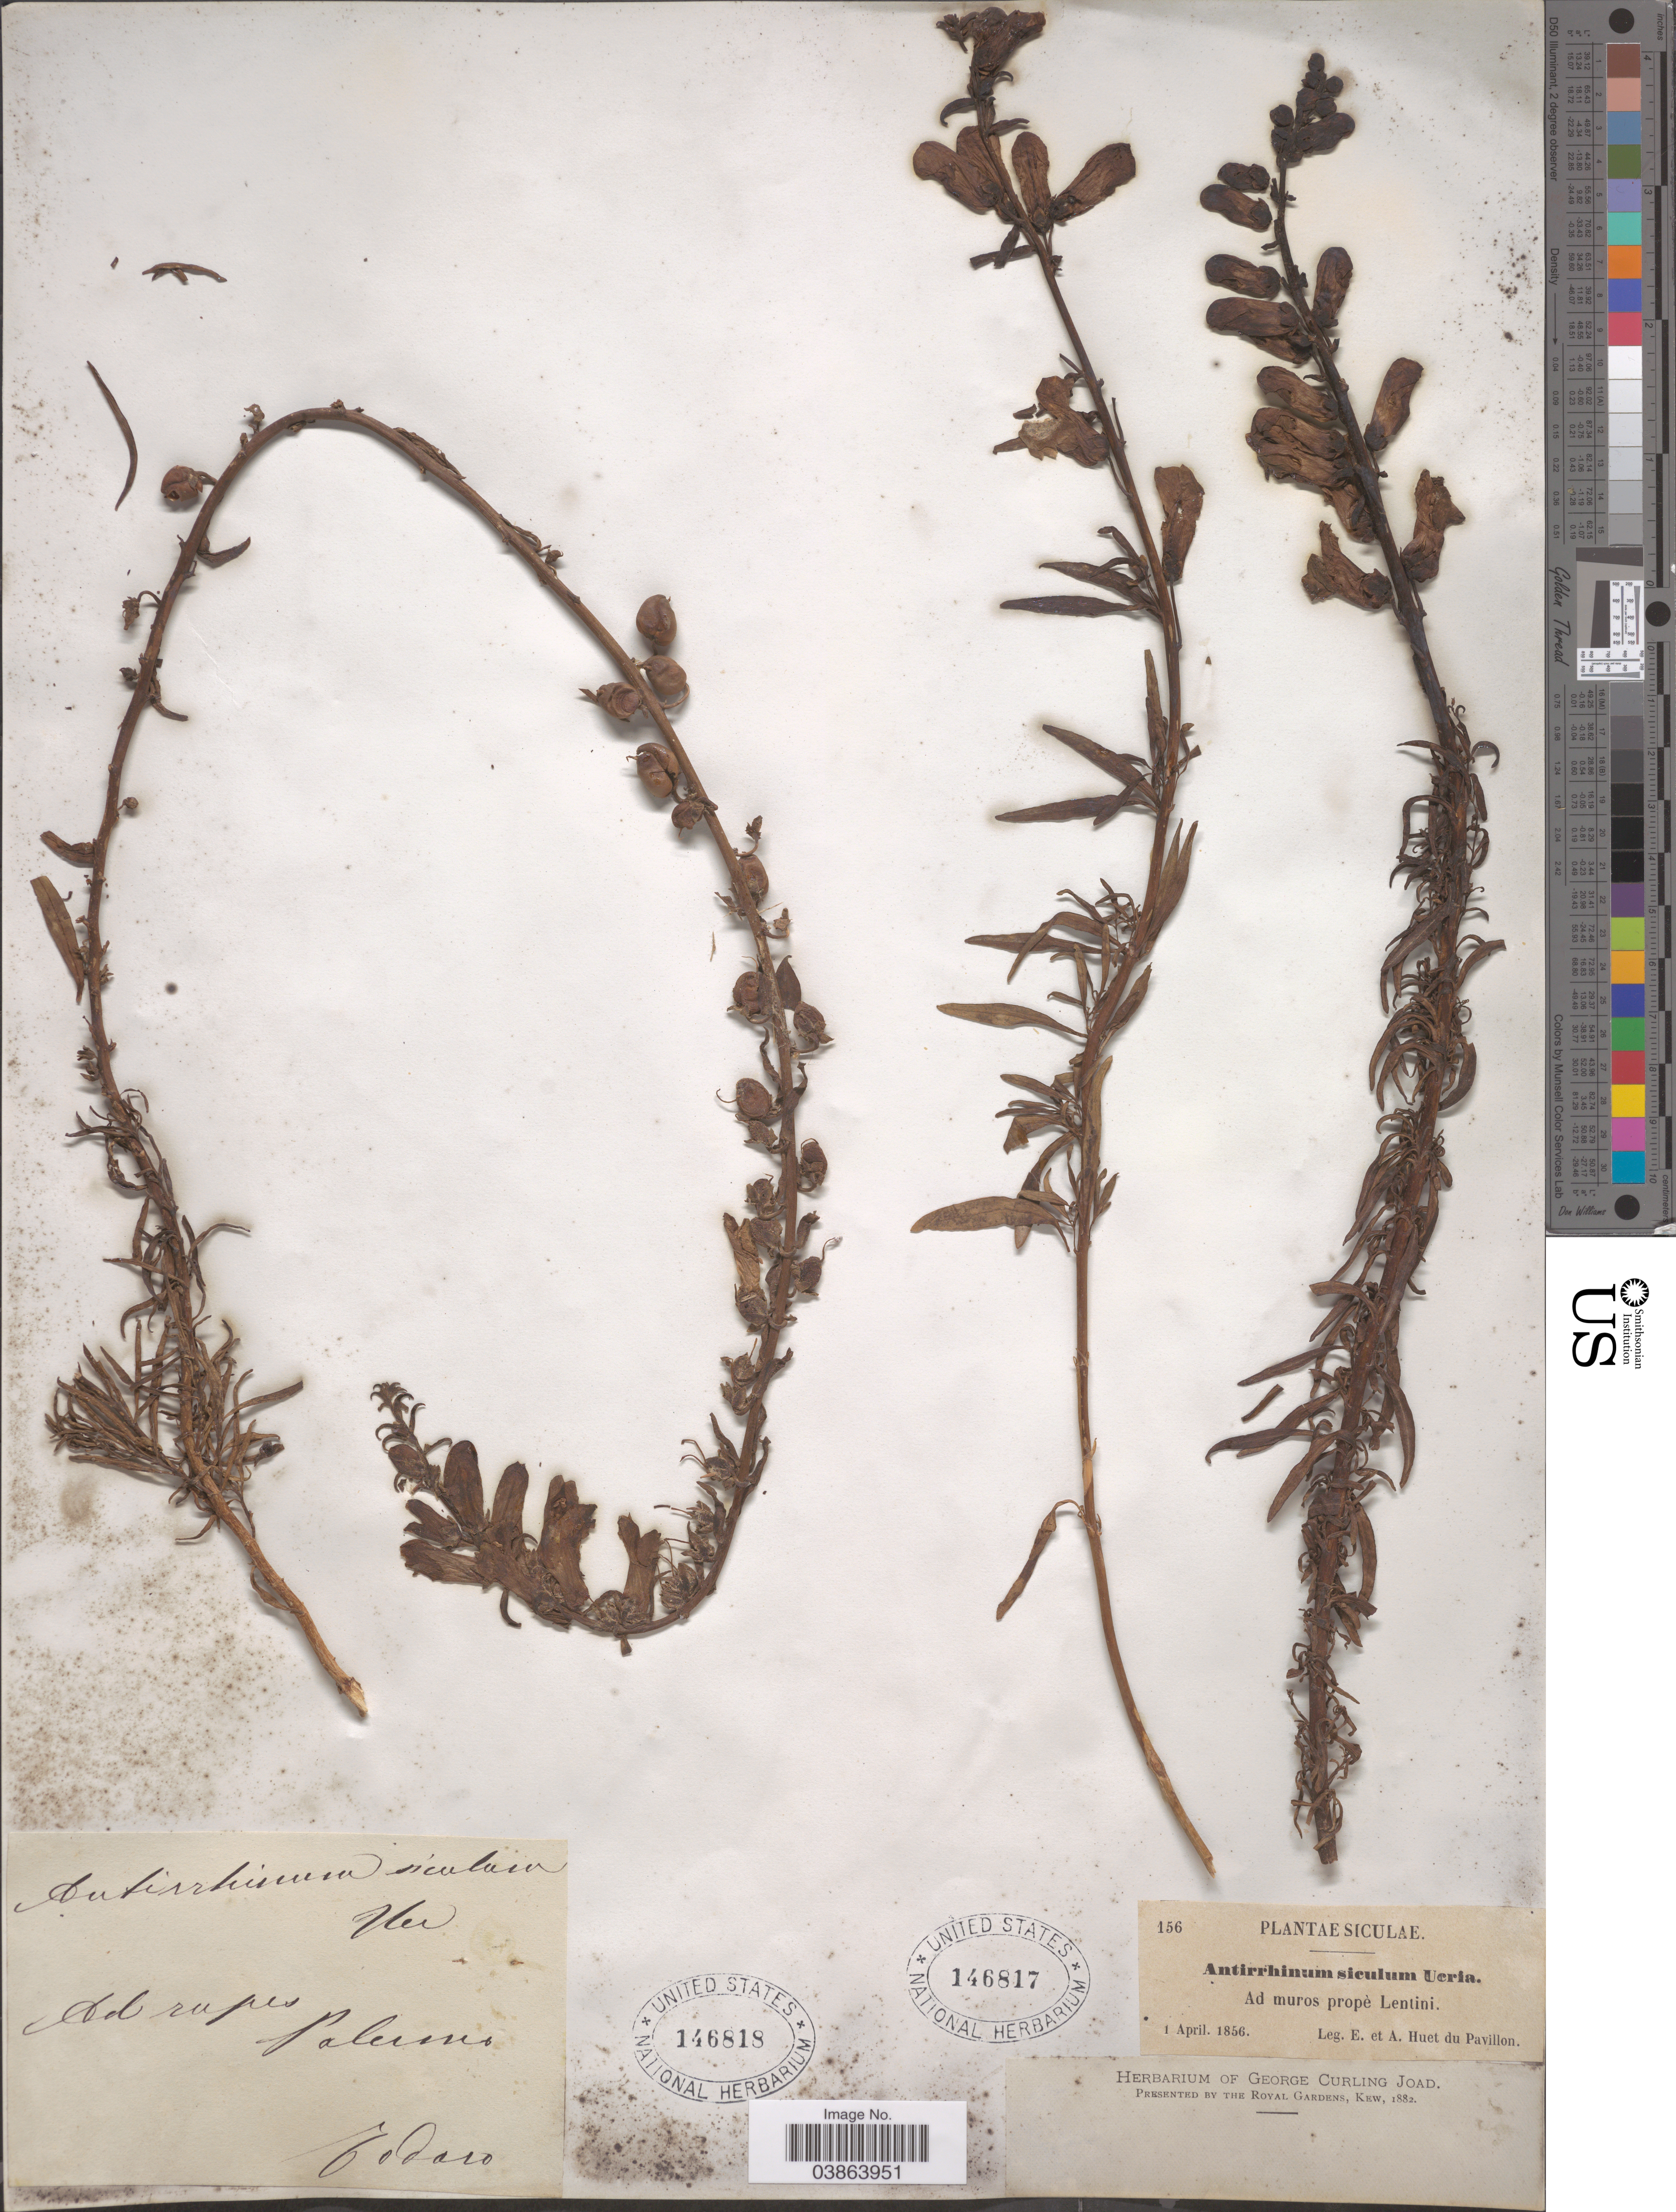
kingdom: Plantae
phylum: Tracheophyta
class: Magnoliopsida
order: Lamiales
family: Plantaginaceae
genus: Antirrhinum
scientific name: Antirrhinum siculum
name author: Mill.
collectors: Todaro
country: Italy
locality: Ad rupes Palermo.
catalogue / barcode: US 146818-2